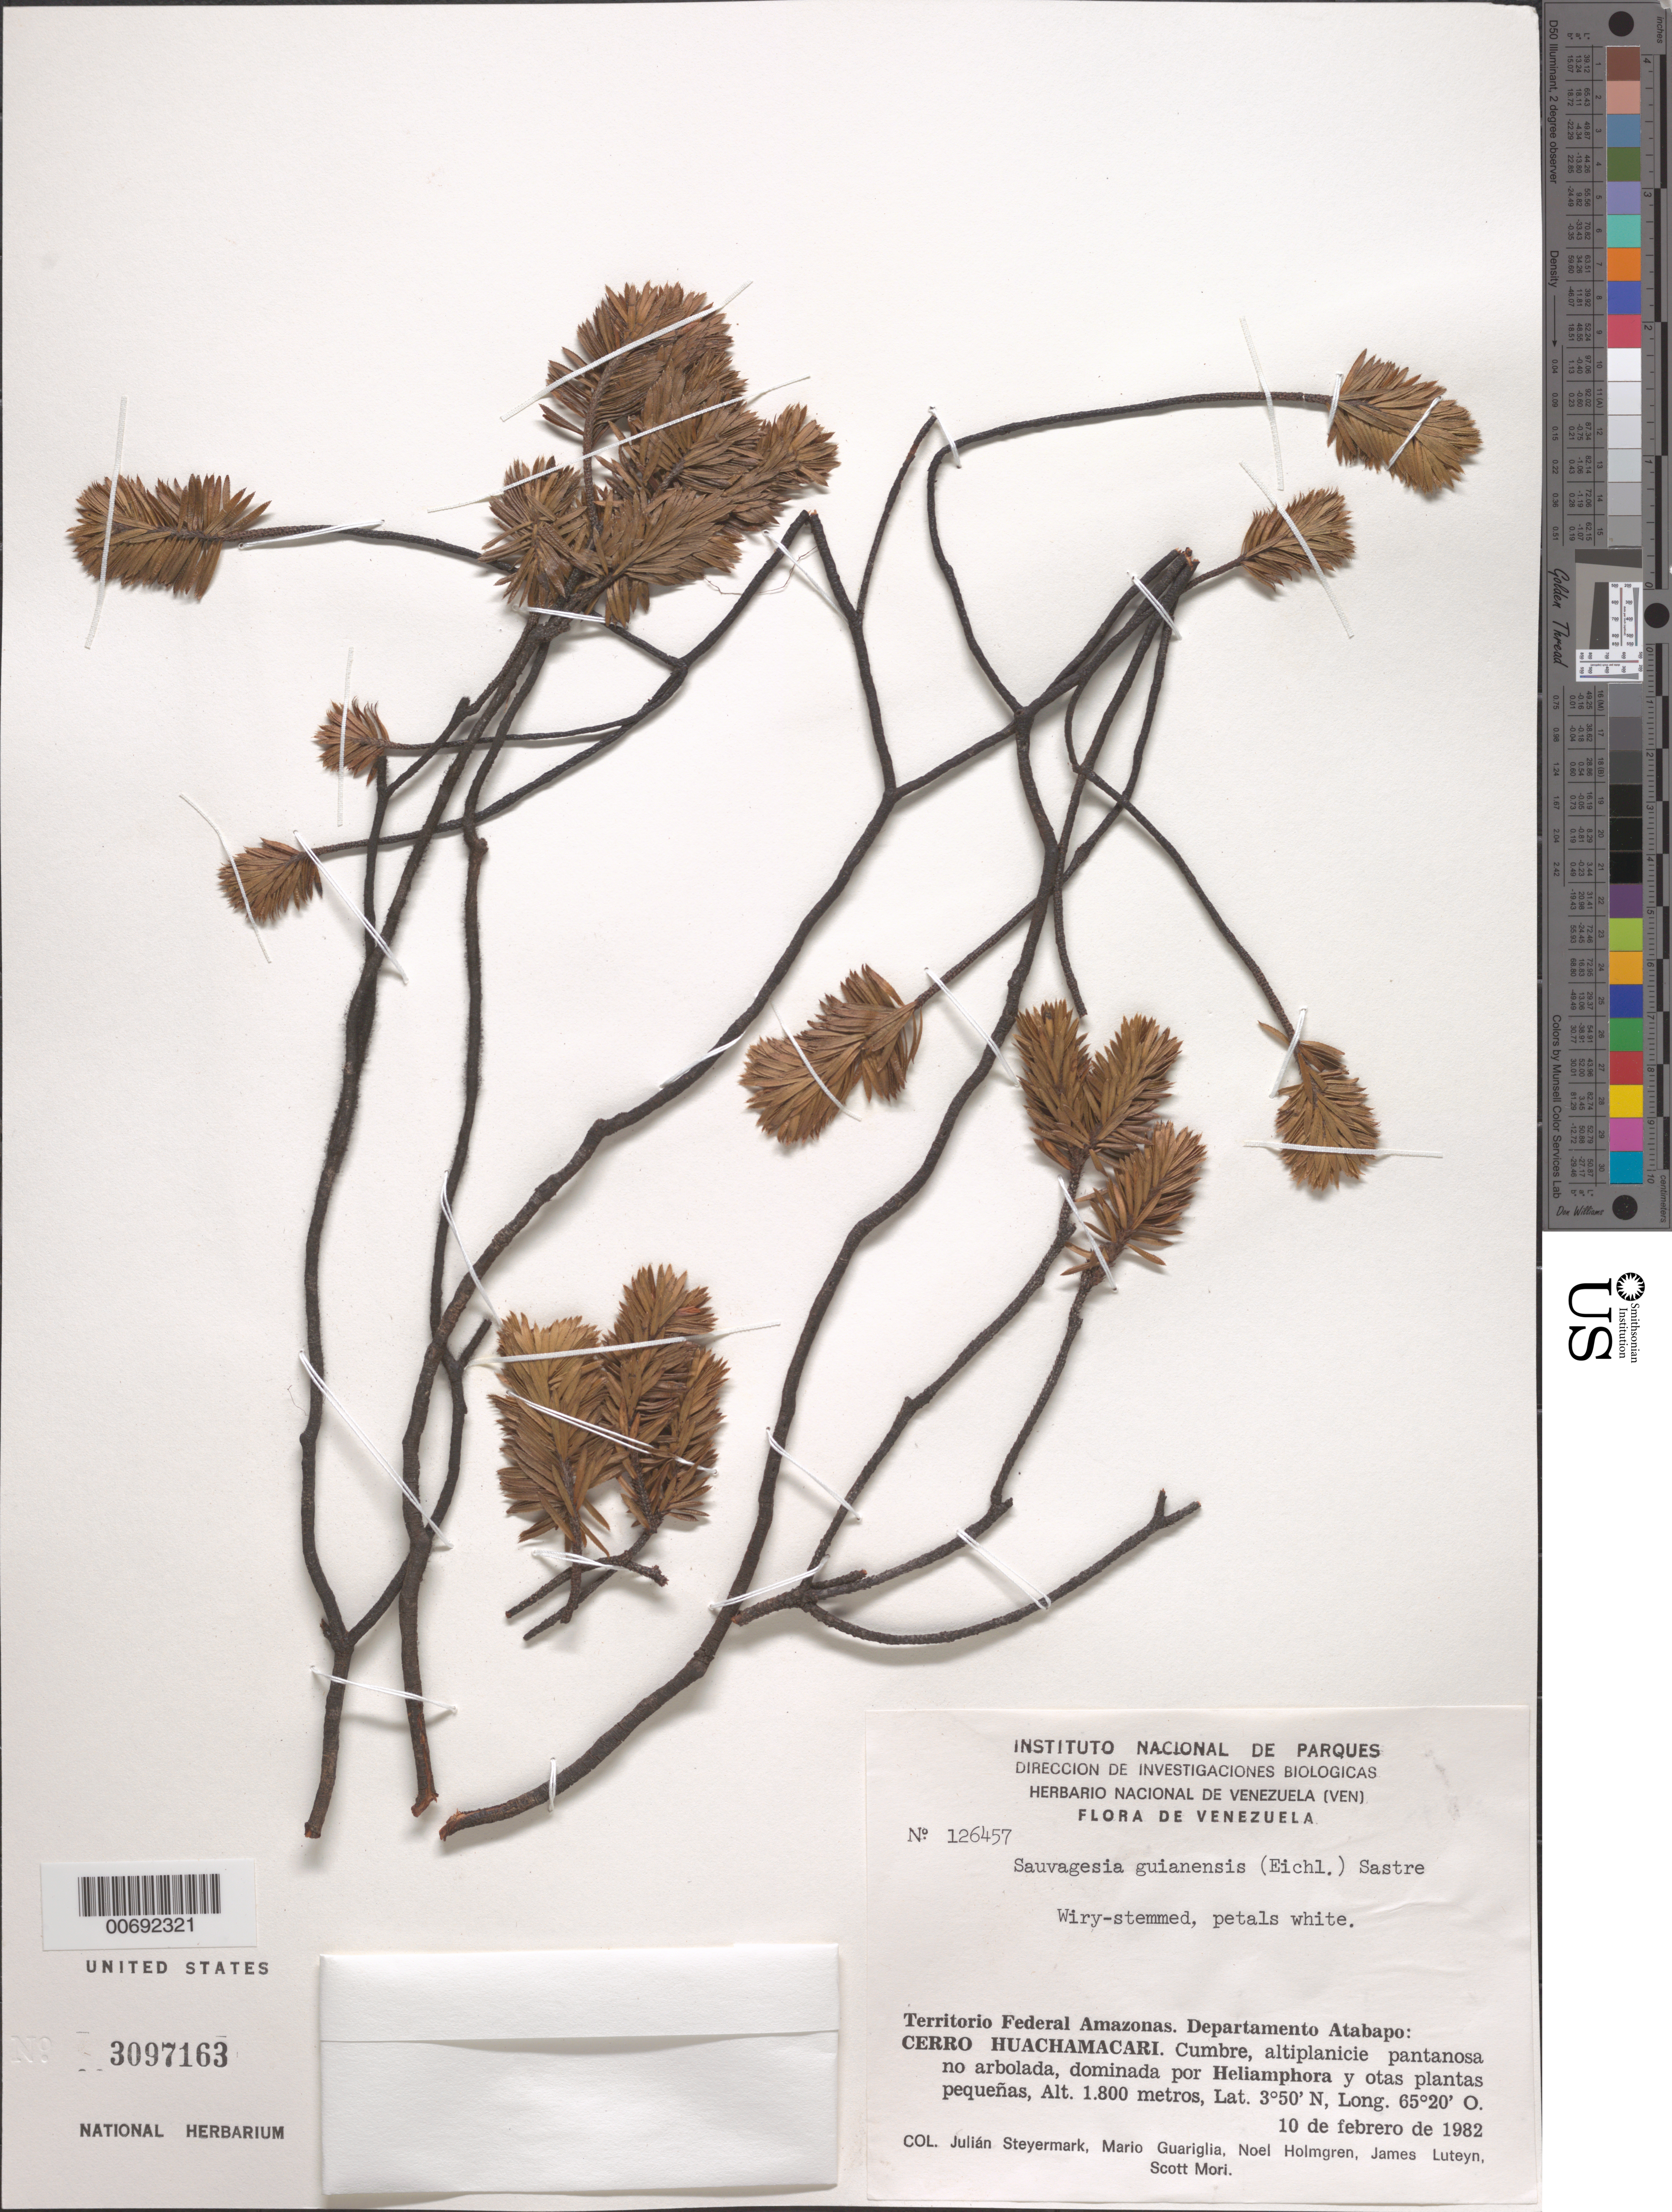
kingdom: Plantae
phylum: Tracheophyta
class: Magnoliopsida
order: Malpighiales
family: Ochnaceae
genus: Sauvagesia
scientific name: Sauvagesia guianensis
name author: (Eichler) Sastre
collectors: J. Steyermark, M. Guariglia P., N. H. Holmgren, J. L. Luteyn & S. Mori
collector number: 126457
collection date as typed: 10-Feb-82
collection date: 1982-02-10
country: Venezuela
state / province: Amazonas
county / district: Atabapo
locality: Cerro Huachamacari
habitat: Cumbre, altiplanicie pantanosa no arbolada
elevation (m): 1800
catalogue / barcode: US 3097163